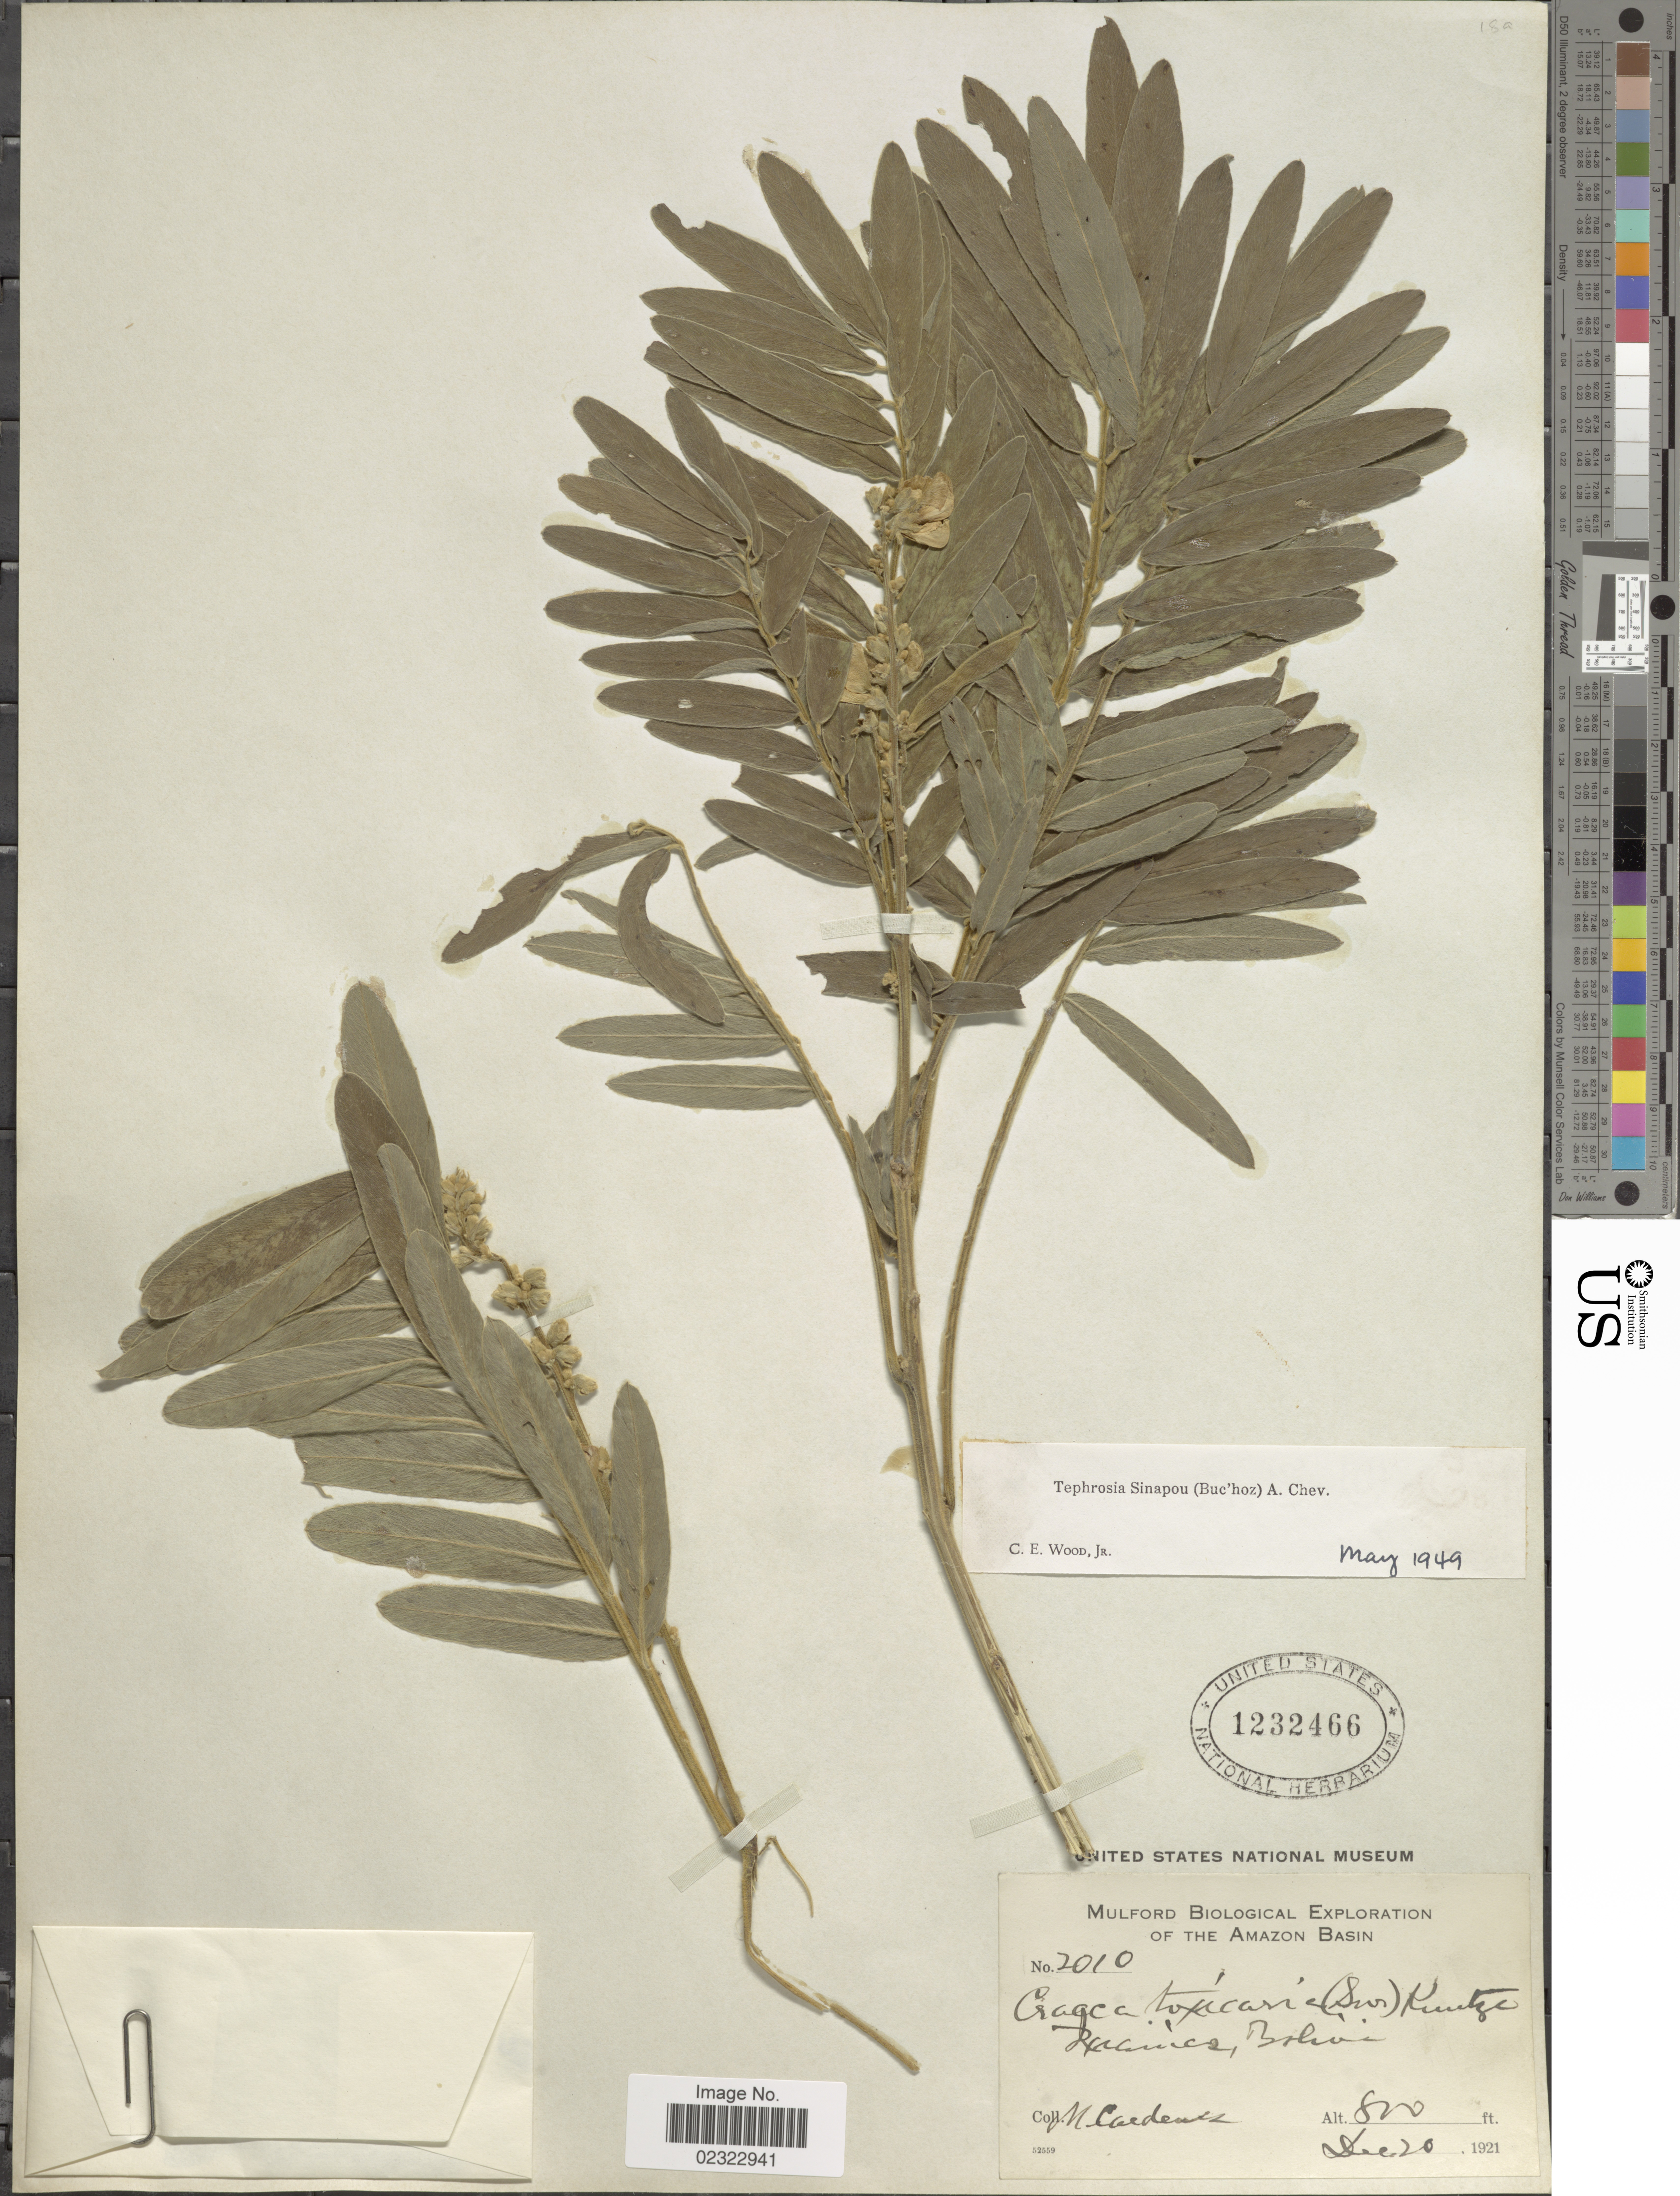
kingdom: Plantae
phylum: Tracheophyta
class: Magnoliopsida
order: Fabales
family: Fabaceae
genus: Tephrosia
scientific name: Tephrosia sinapou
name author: (Buc'hoz) A. Chev.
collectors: M. Cárdenas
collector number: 2010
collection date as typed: Dec. 20, 1921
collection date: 1921-12-20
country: Bolivia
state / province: La Paz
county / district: Iturralde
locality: Ixiamas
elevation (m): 244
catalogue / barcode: US 1232466